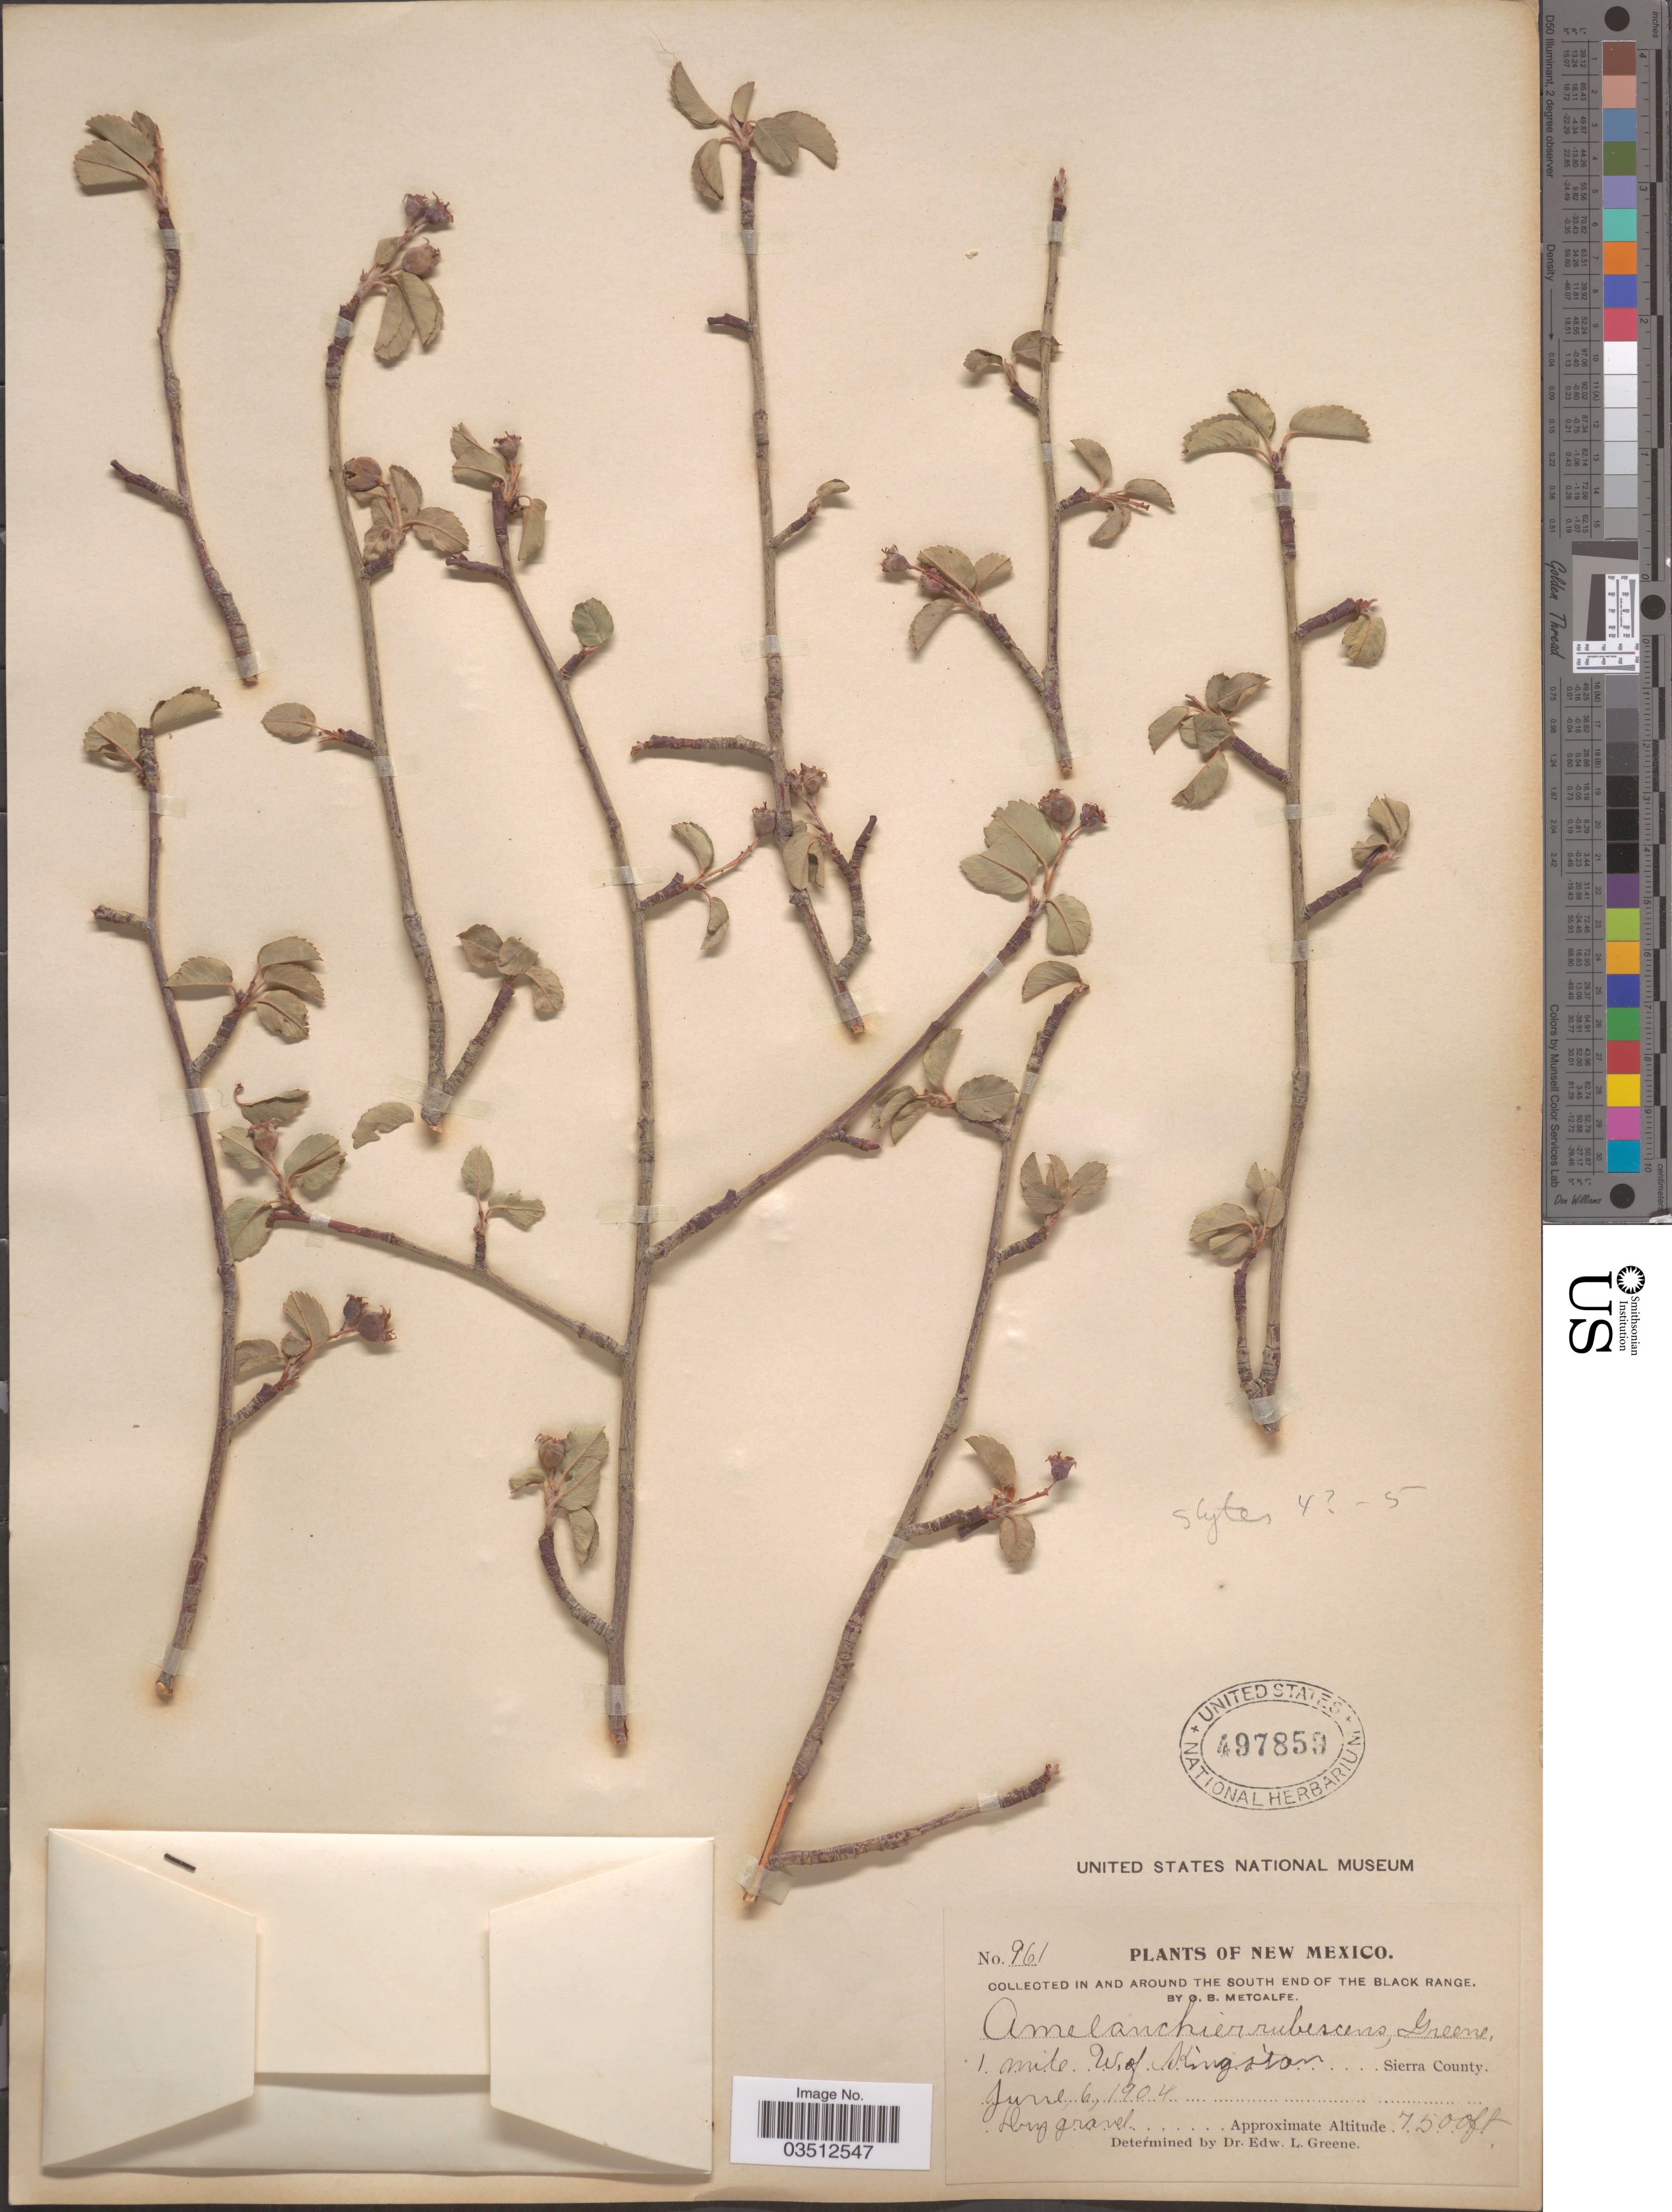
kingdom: Plantae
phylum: Tracheophyta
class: Magnoliopsida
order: Rosales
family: Rosaceae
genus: Amelanchier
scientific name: Amelanchier rubescens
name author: Greene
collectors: O. B. Metcalfe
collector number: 961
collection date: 1904-06-06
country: United States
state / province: New Mexico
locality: In and around The South End of The Black Range. 1 mile W. of Kingston, Sierra County.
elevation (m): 2286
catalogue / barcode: US 497859